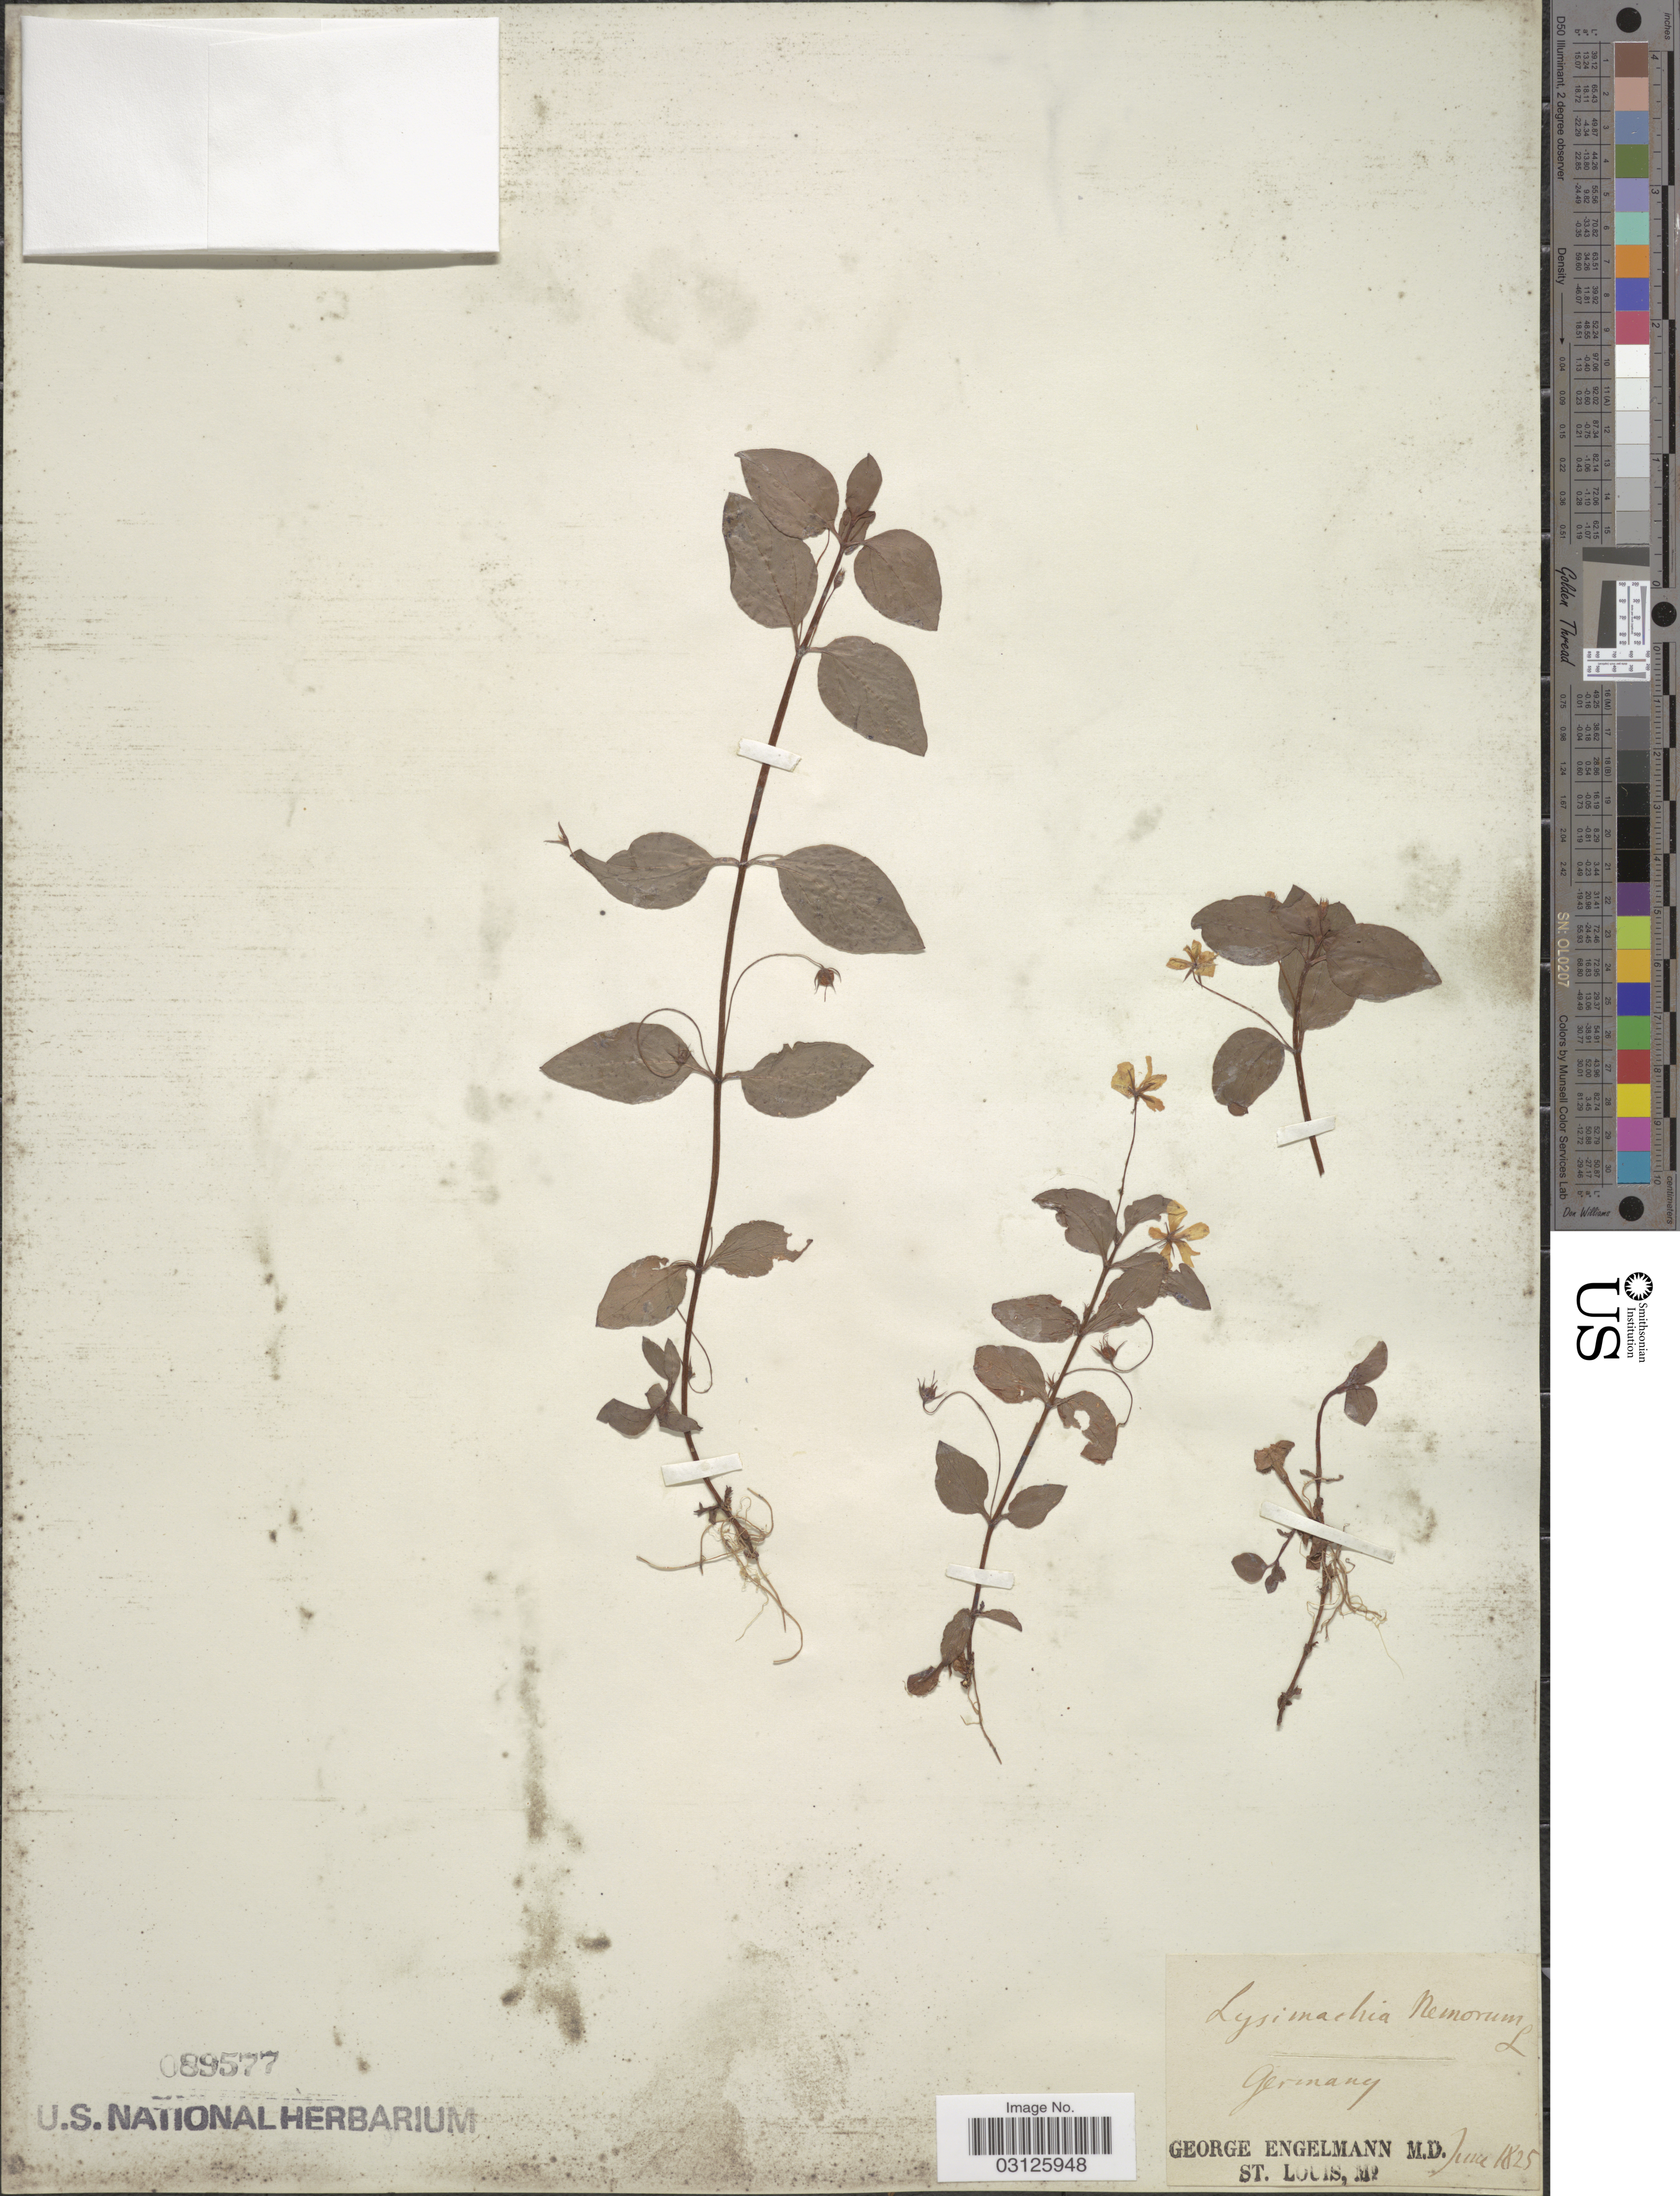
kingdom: Plantae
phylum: Tracheophyta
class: Magnoliopsida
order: Ericales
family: Primulaceae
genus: Lysimachia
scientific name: Lysimachia nemorum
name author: L.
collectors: G. Engelmann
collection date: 1825-06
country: Germany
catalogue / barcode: US 89577